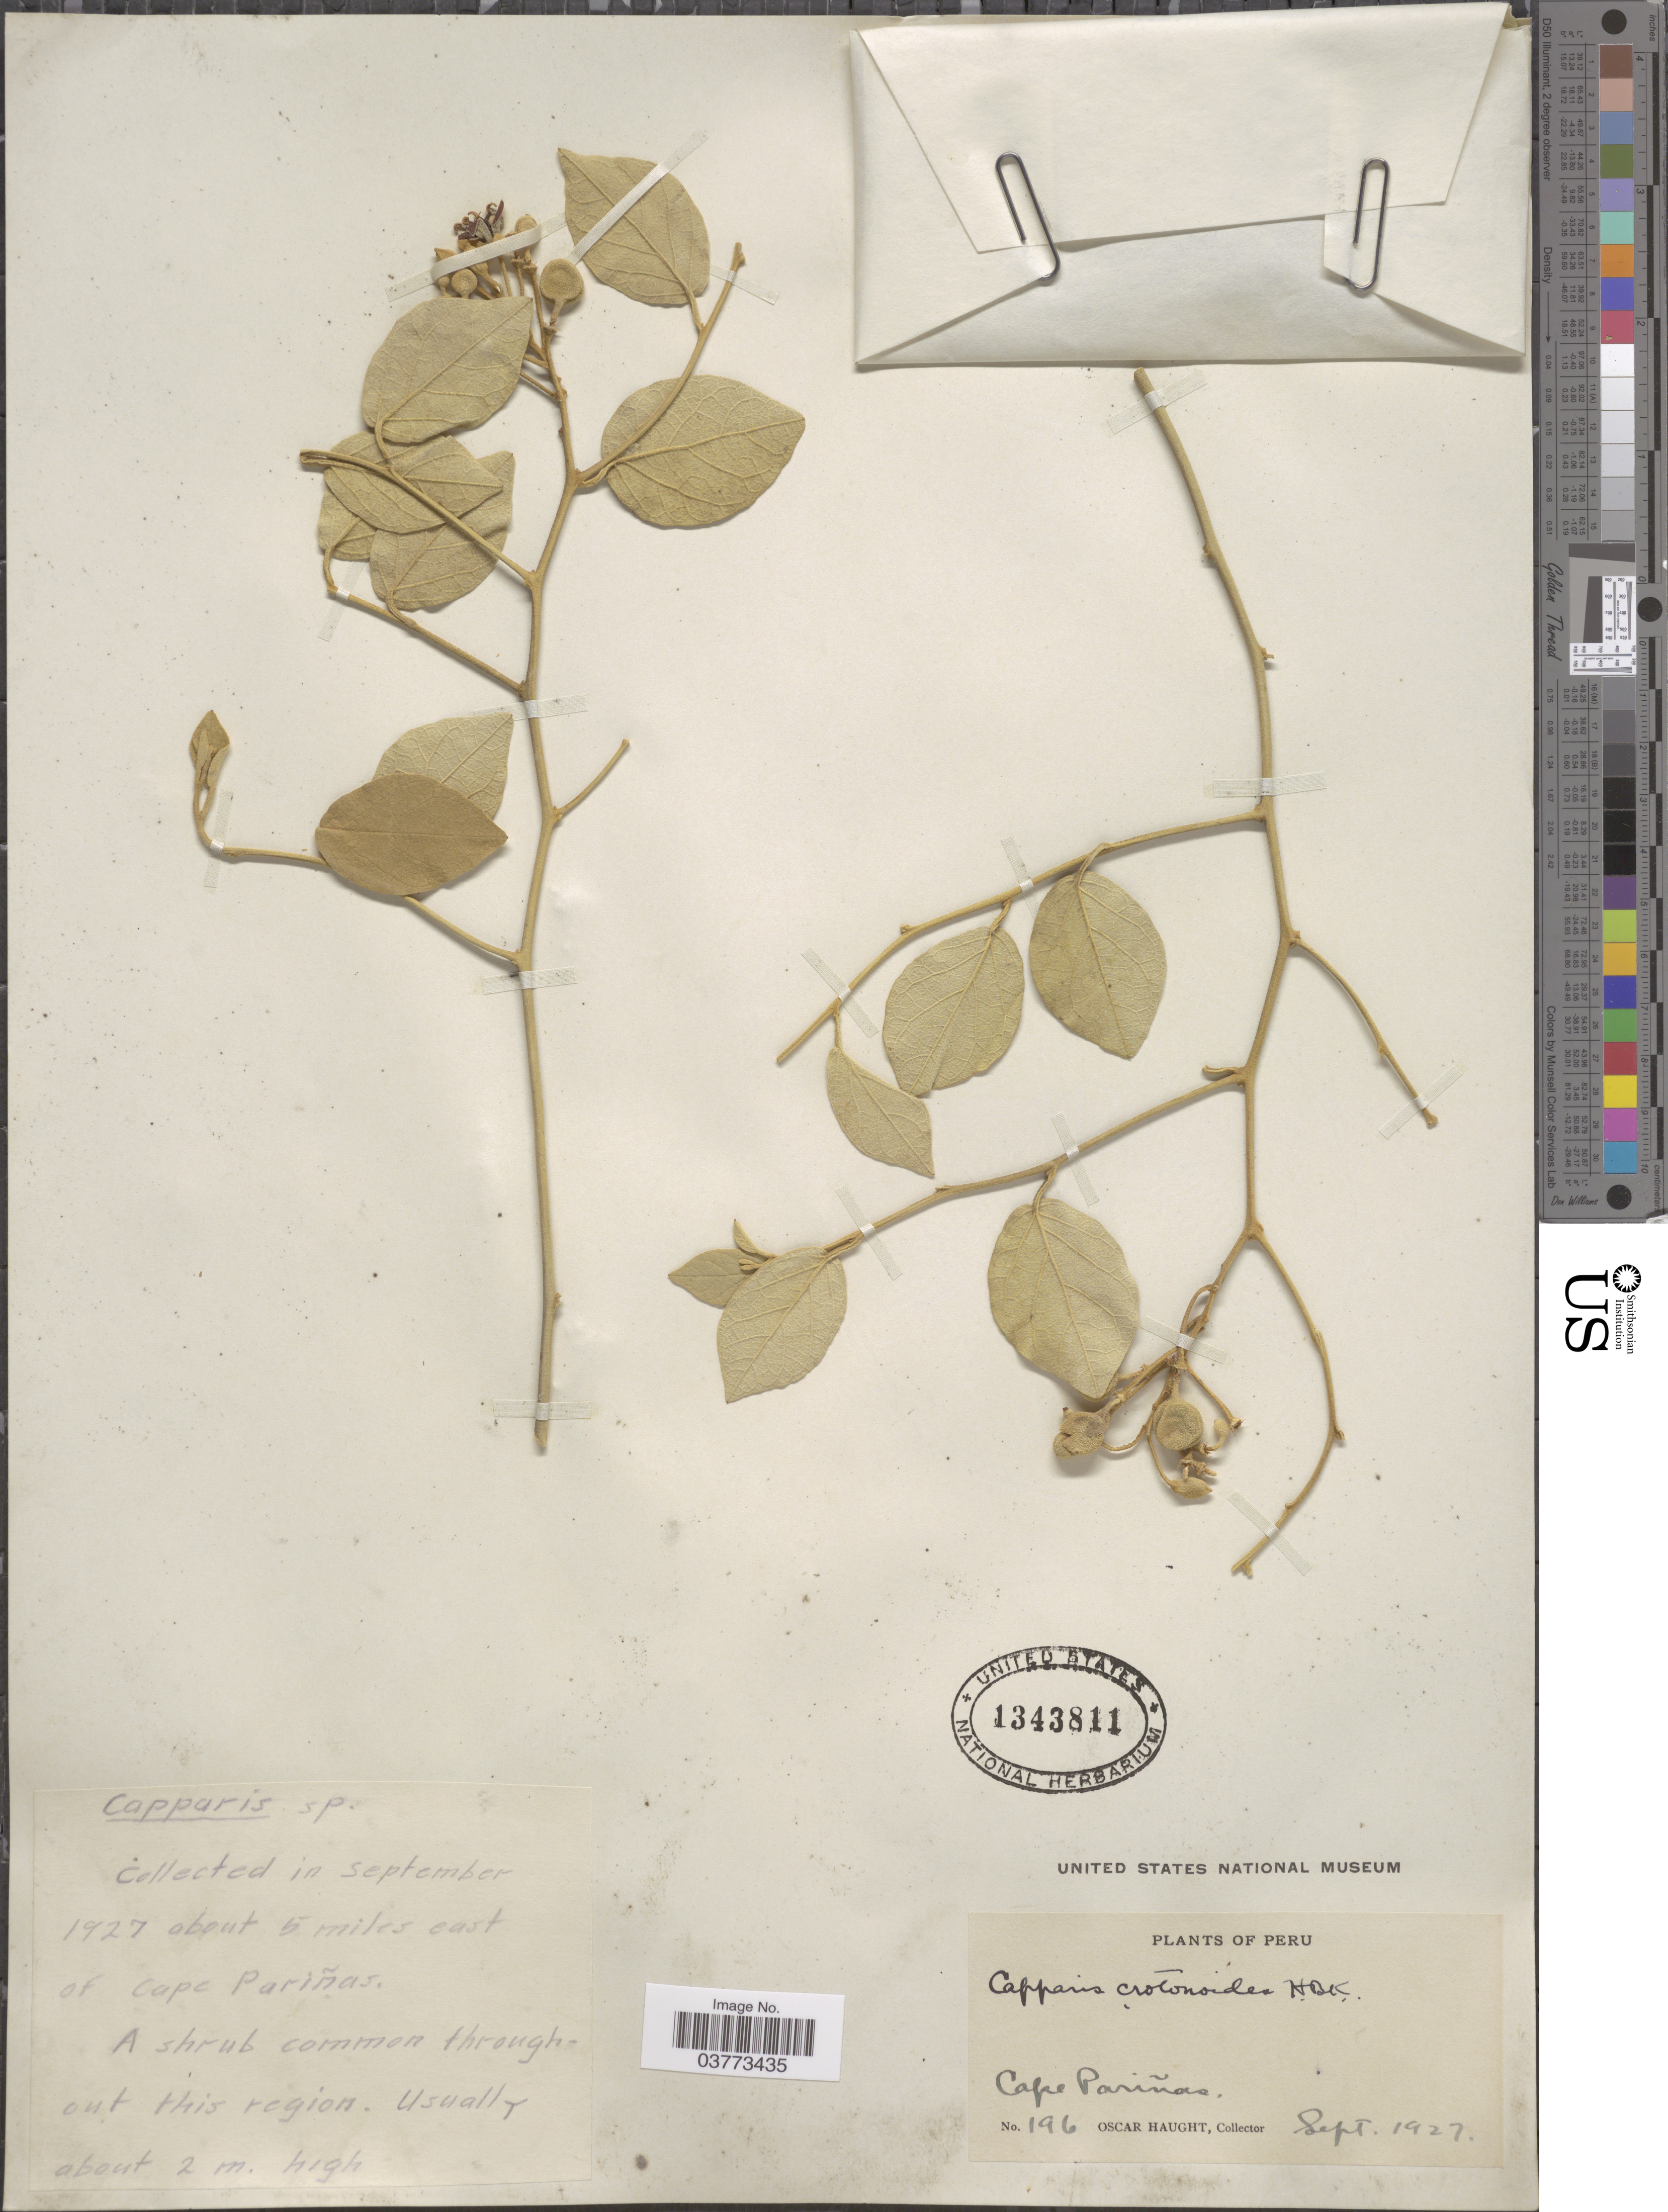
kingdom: Plantae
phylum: Tracheophyta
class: Magnoliopsida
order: Brassicales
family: Capparaceae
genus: Capparicordis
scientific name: Capparicordis crotonoides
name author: (Kunth) Iltis & Cornejo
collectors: O. L. Haught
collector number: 196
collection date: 1927-09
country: Peru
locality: About 5 miles east of Cape Pirañas.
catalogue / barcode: US 1343811